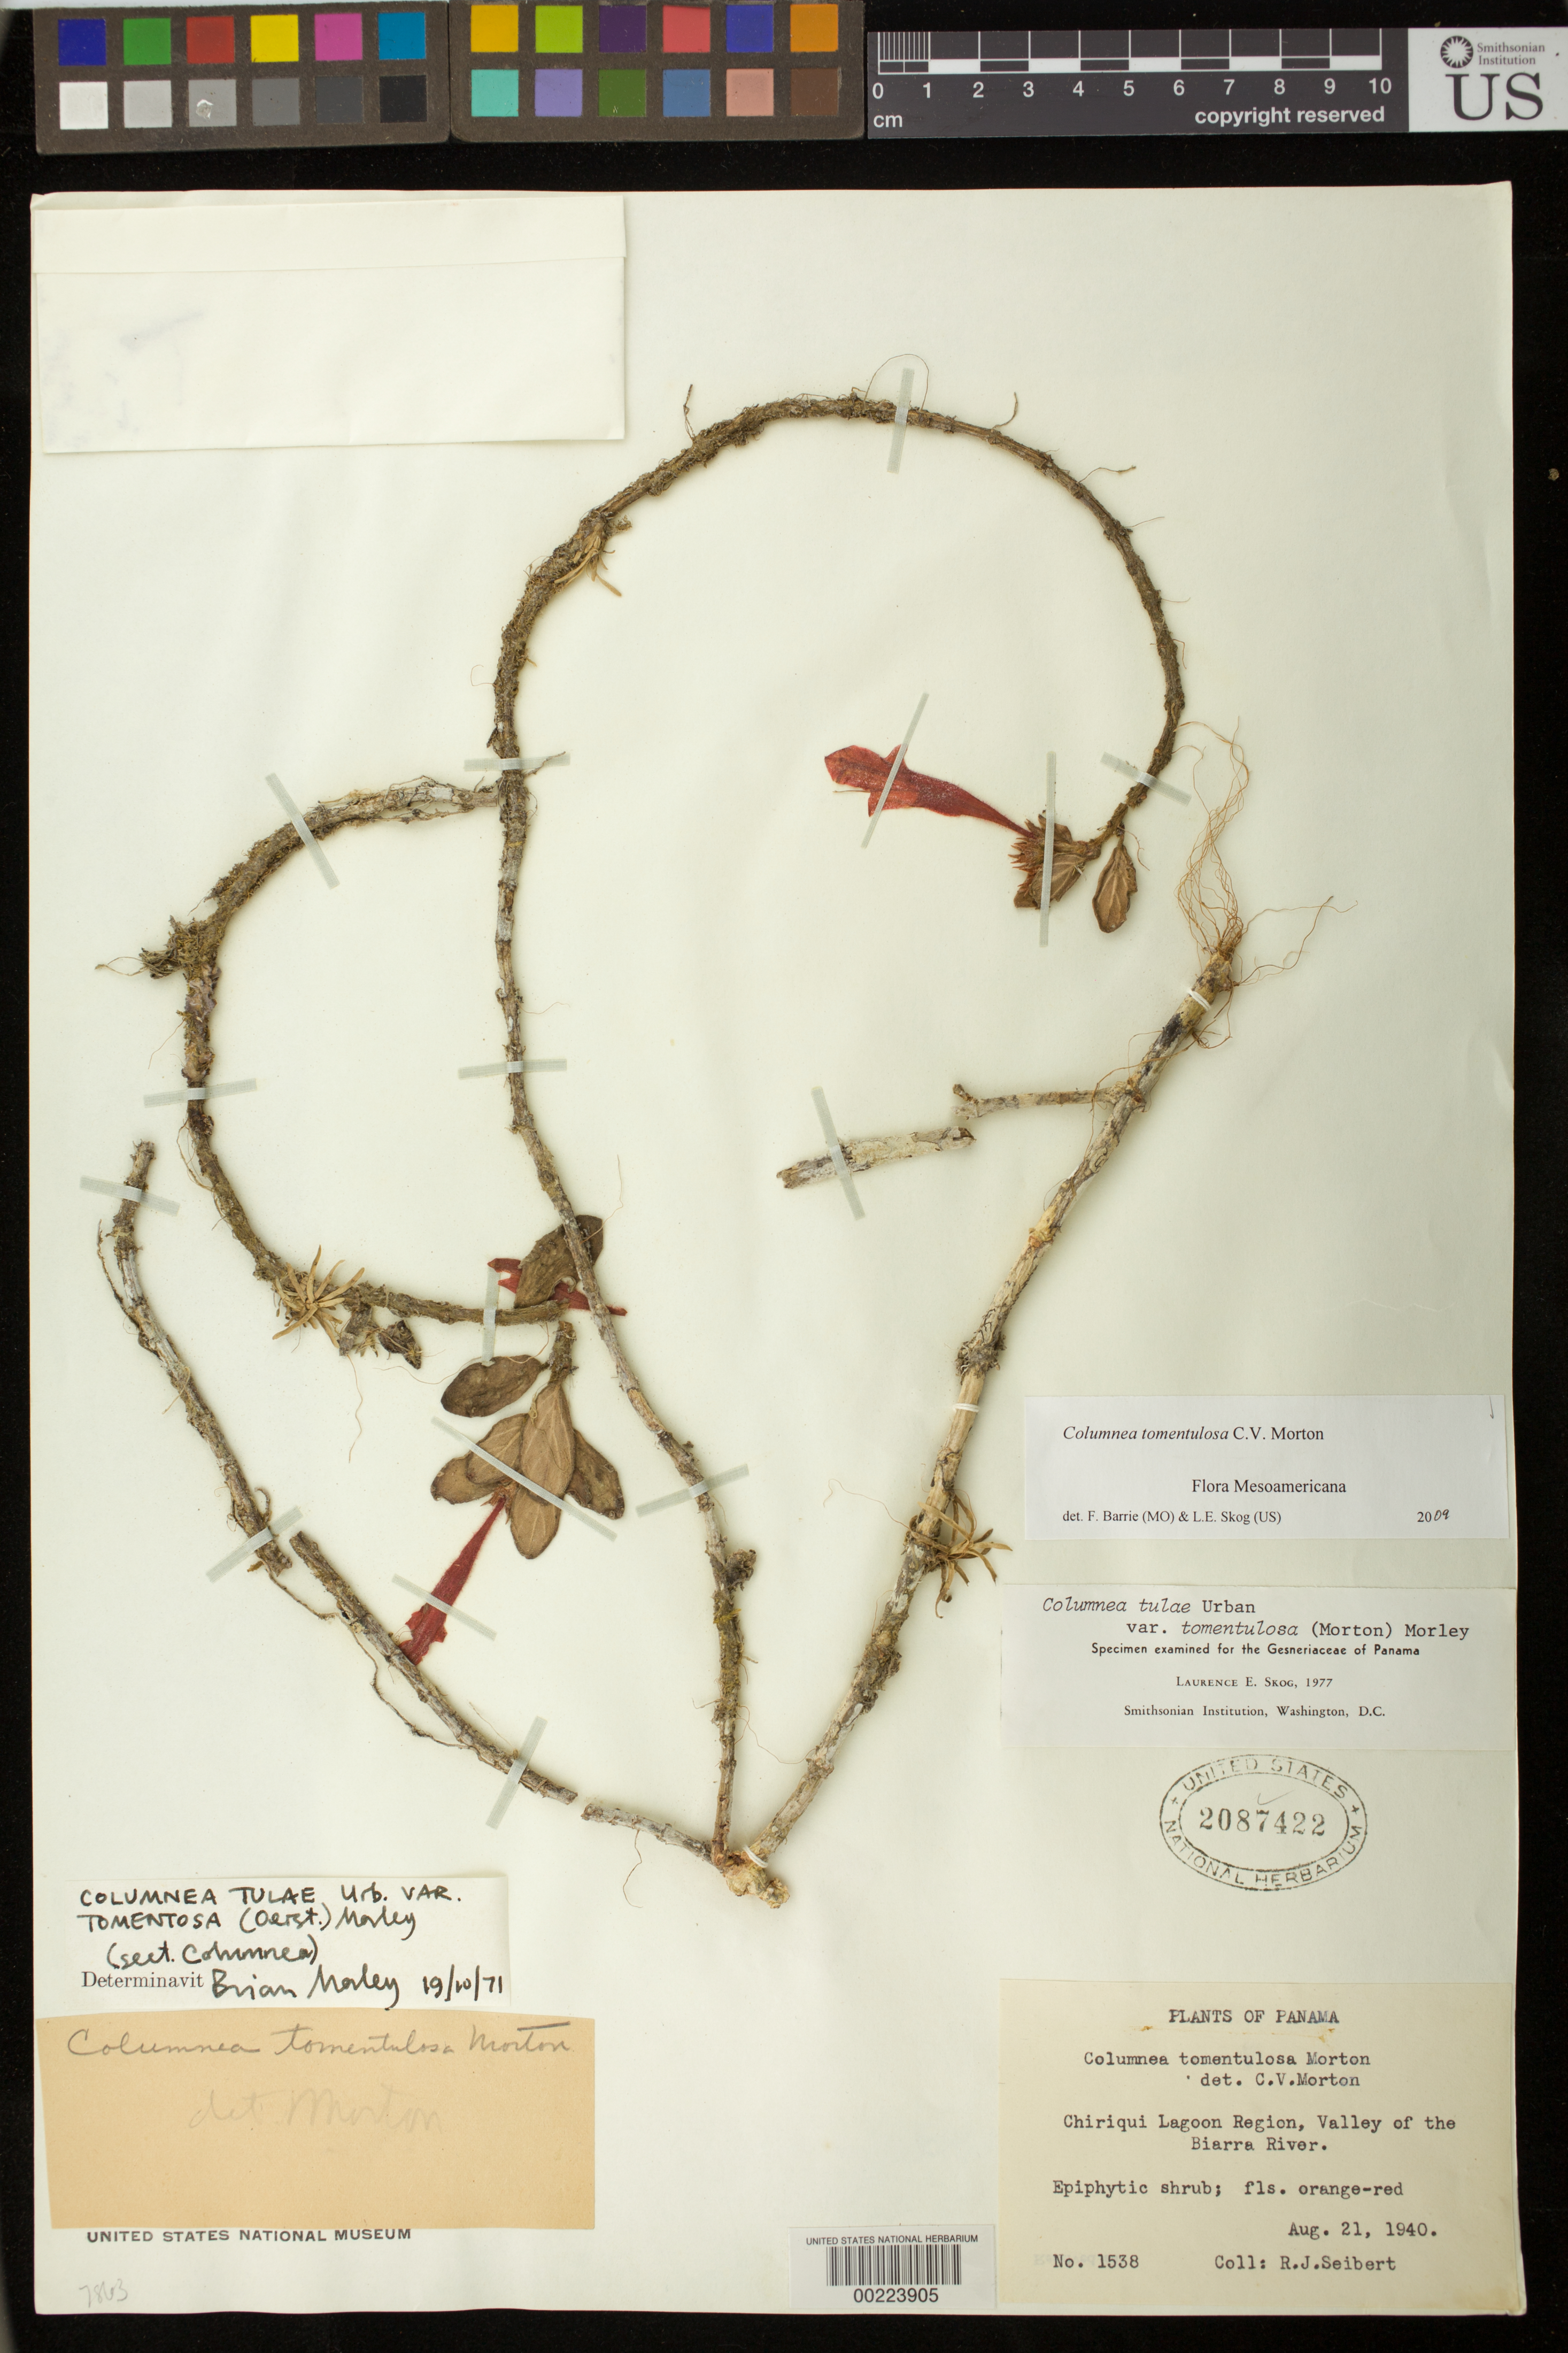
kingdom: Plantae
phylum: Tracheophyta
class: Magnoliopsida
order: Lamiales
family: Gesneriaceae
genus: Columnea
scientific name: Columnea tomentulosa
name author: C.V. Morton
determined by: Barrie, F. R.; Skog, Laurence E.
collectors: R. J. Seibert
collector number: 1538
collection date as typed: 21 Aug 1940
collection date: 1940-08-21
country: Panama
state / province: Chiriquí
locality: Chiriqui Lagoon region, valley of the Biarra River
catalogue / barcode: US 2087422